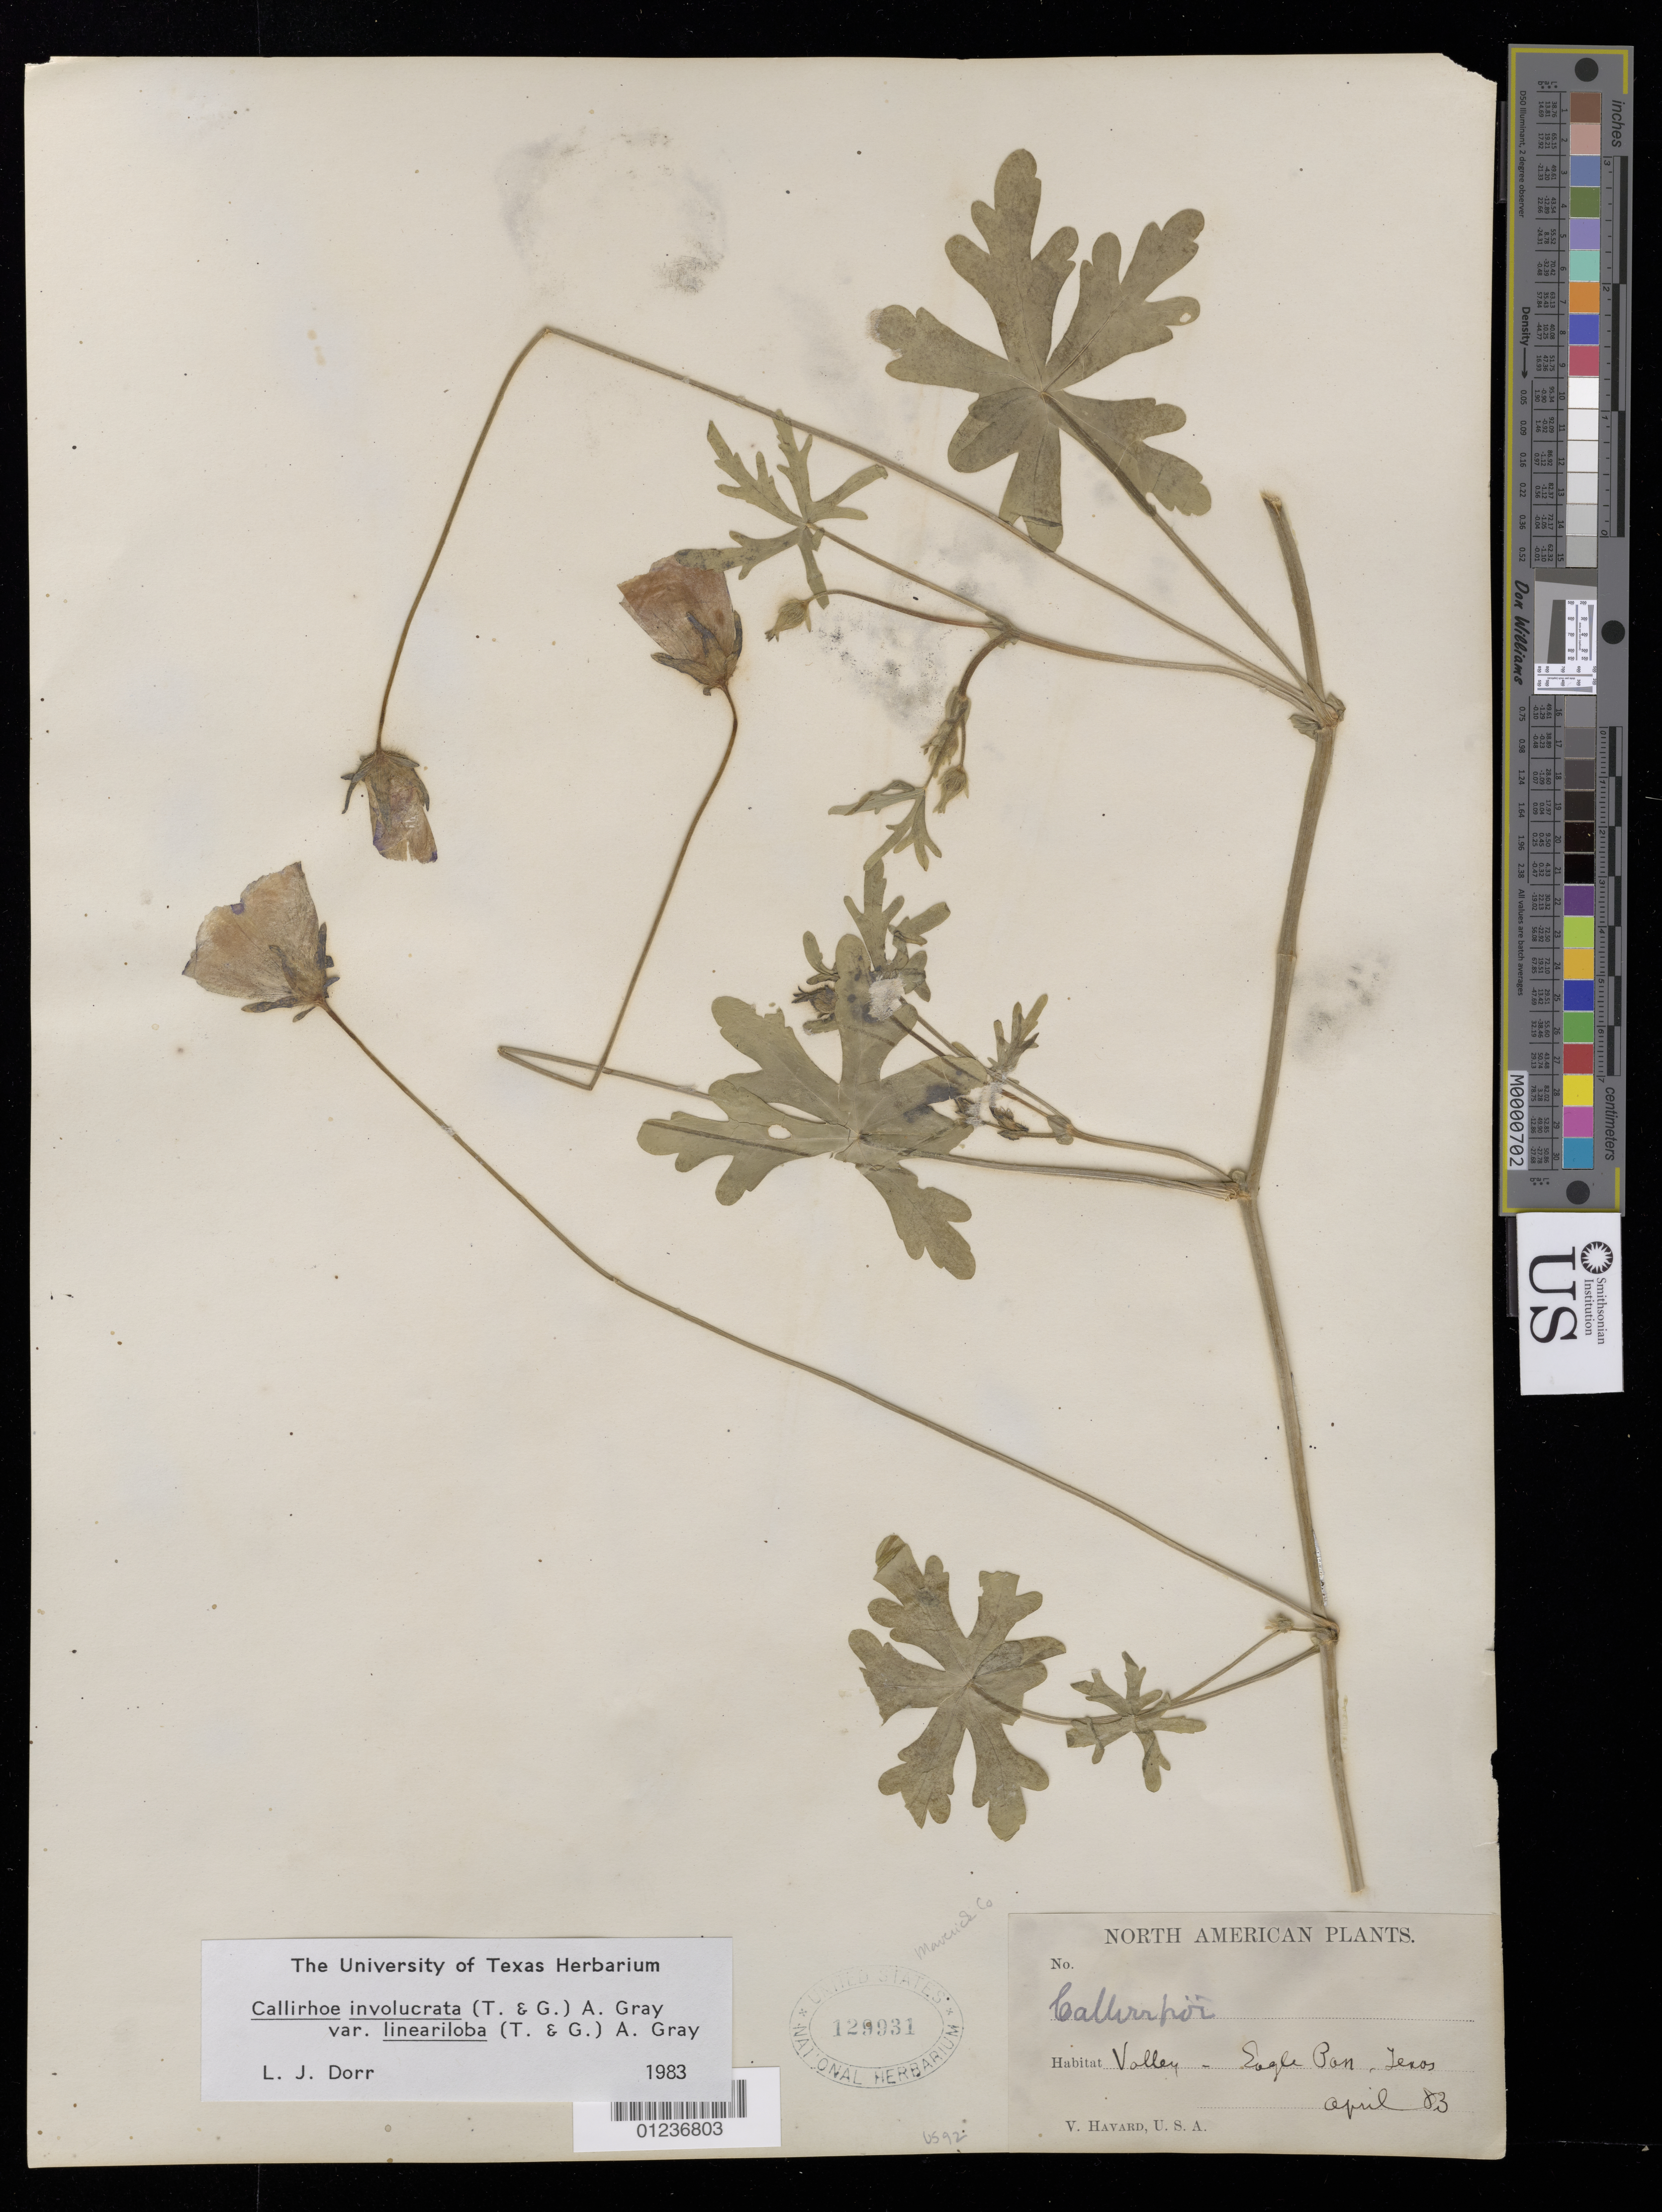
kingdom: Plantae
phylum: Tracheophyta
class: Magnoliopsida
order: Malvales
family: Malvaceae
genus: Callirhoe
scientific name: Callirhoe involucrata var. lineariloba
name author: (Torr. & A. Gray) A. Gray ex S. Watson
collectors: V. Havard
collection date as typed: Apr 1883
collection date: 1883-04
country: United States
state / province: Texas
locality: Eagle Point.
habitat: Valley.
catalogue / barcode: US 129931